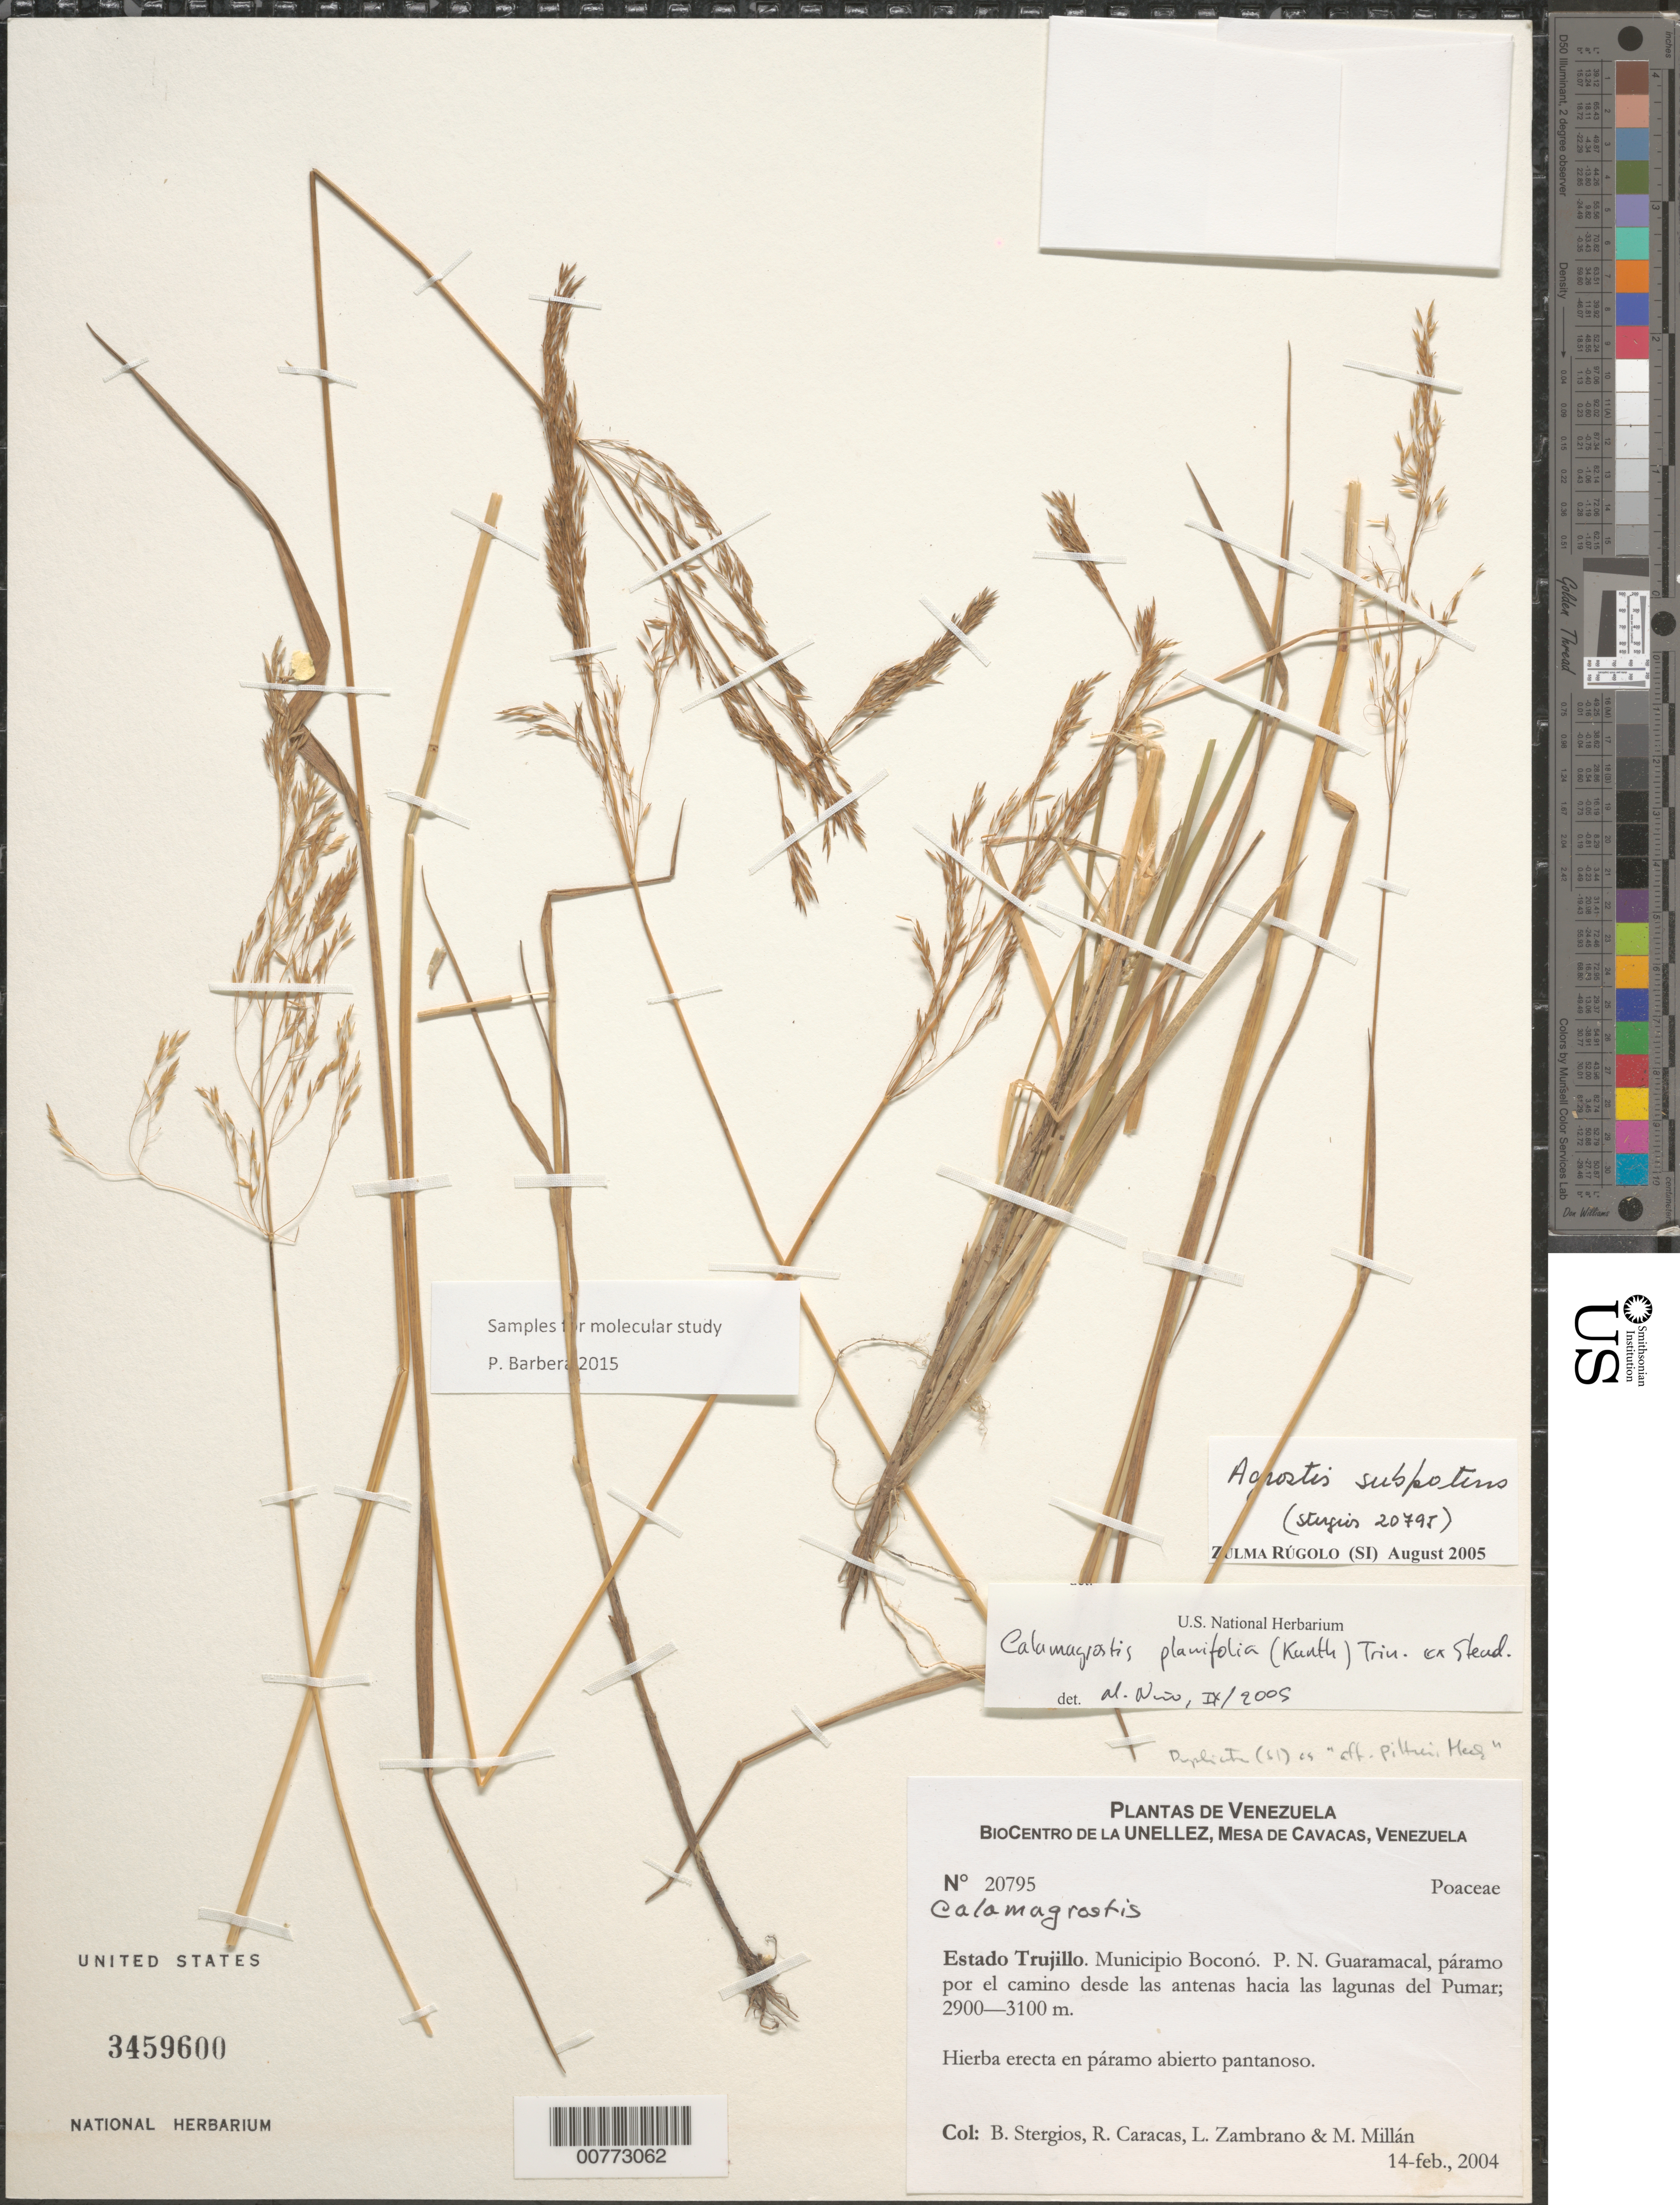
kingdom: Plantae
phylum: Tracheophyta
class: Liliopsida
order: Poales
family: Poaceae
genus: Agrostis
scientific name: Agrostis pittieri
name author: Hack.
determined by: Rúgulo, Z.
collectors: B. G. Stergios, R. Caracas, L. Zambrano & M. Millán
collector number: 20795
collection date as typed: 14 Feb 2004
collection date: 2004-02-14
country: Venezuela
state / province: Trujillo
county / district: Boconó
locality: Parque Nacional Guaramacal, páramo por el camino desde las antenas hacia las lagunas del Pumar.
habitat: Páramo abierto pantanosa.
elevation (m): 2900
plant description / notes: MY, PORT, US, VEN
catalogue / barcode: US 3459600